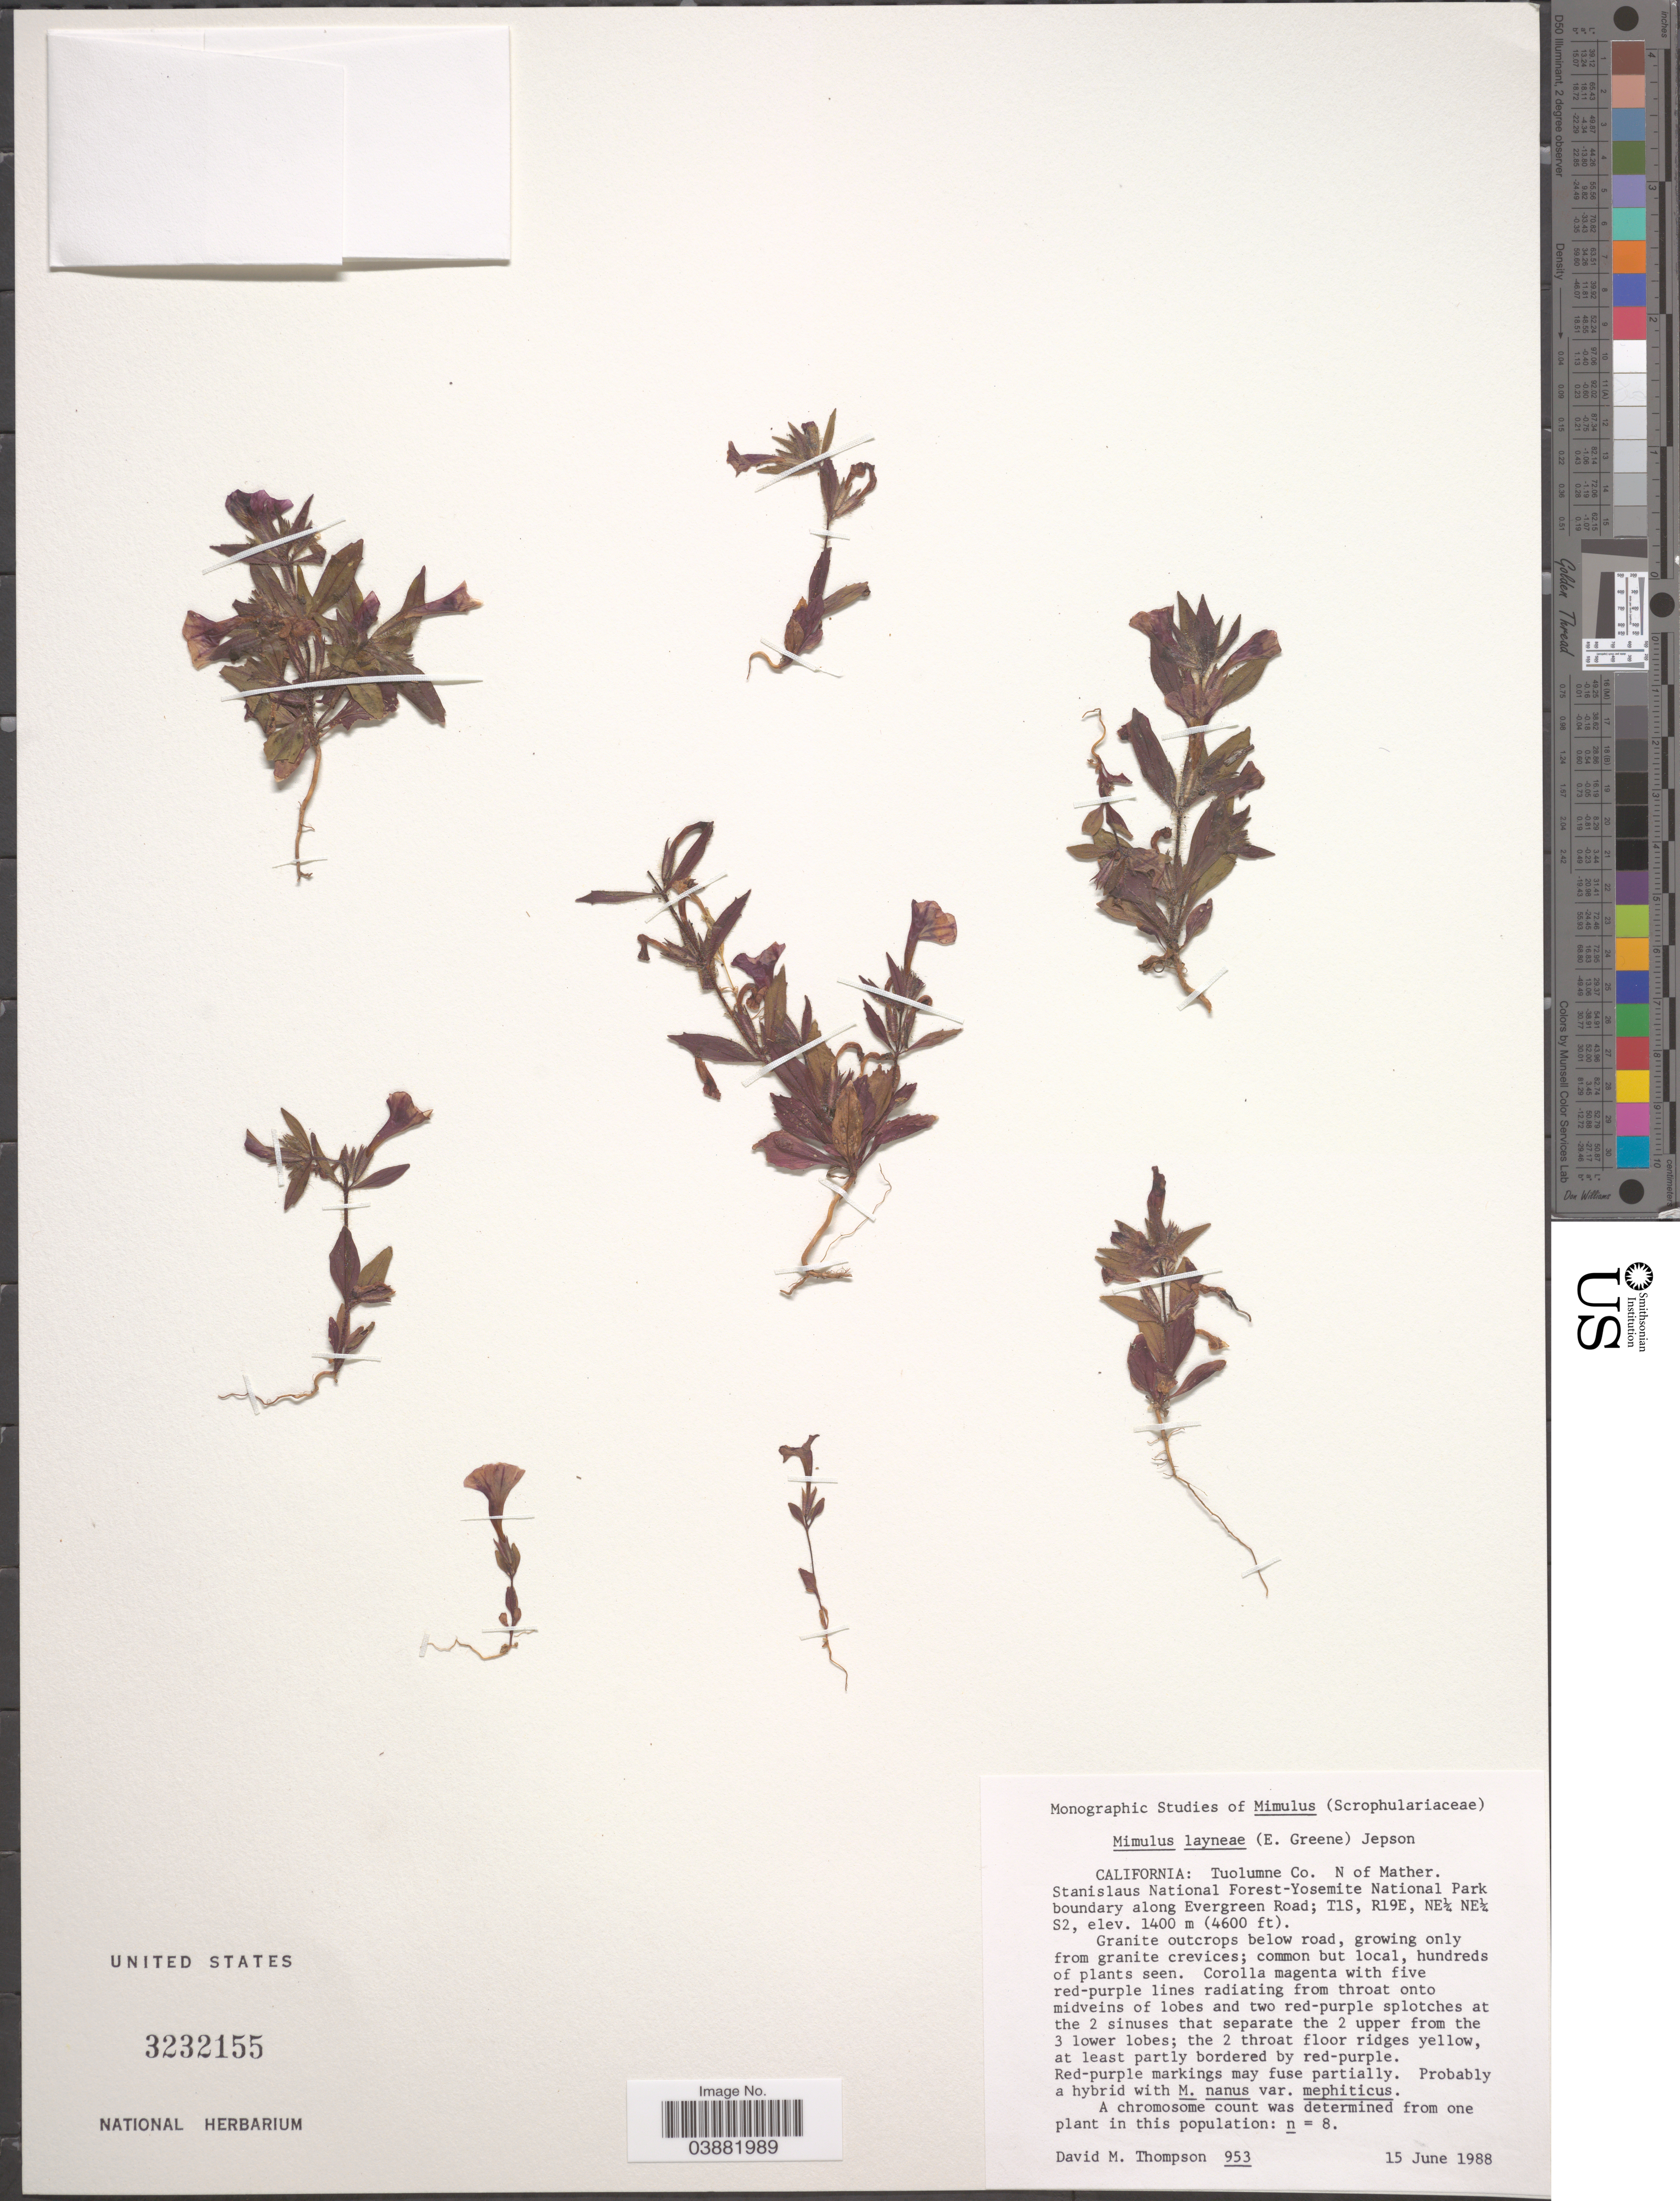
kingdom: Plantae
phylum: Tracheophyta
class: Magnoliopsida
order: Lamiales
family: Phrymaceae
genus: Mimulus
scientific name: Mimulus layneae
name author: (Greene) Jeps.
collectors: D. M. Thompson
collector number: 953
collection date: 1988-06-15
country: United States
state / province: California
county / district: Tuolumne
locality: Tuolumne Co. N of Mather. Stanislaus National Forest-Yosemite National Park boundary along Evergreen Road; T15, R19E, NE½ NE½ S2.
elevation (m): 1400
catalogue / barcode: US 3232155